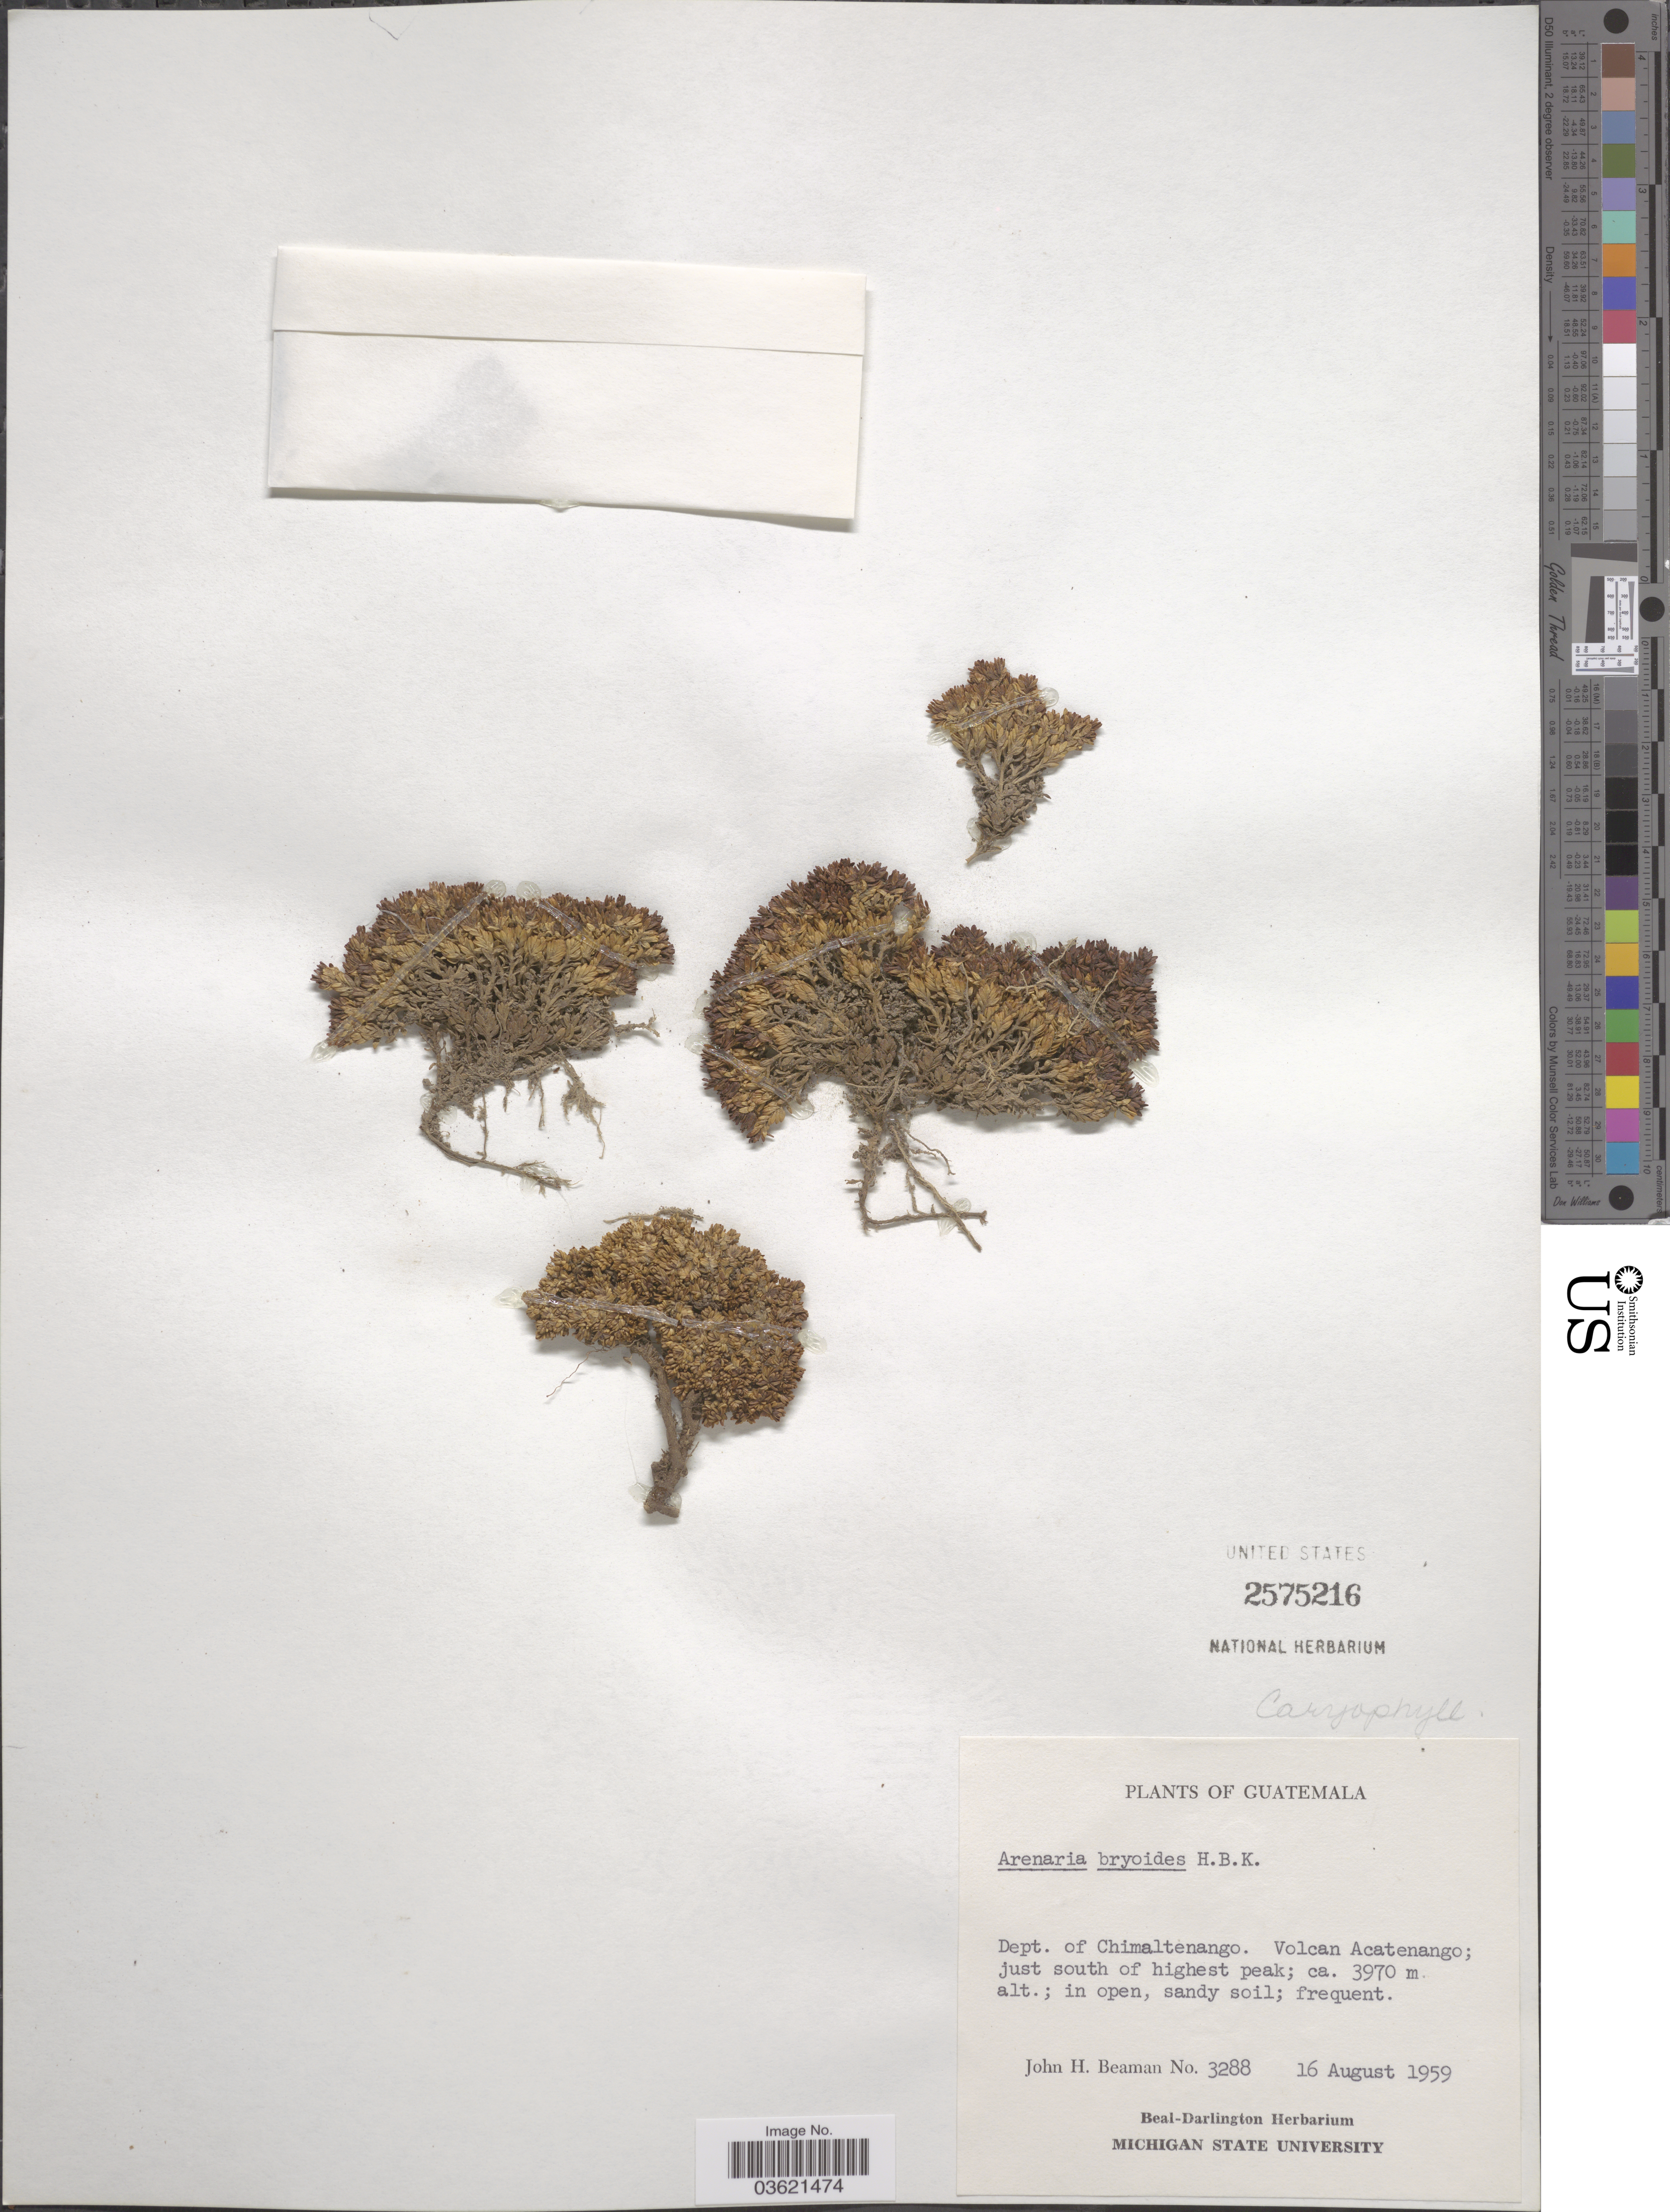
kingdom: Plantae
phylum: Tracheophyta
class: Magnoliopsida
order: Caryophyllales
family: Caryophyllaceae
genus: Arenaria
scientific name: Arenaria bryoides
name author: Willd. ex D.F.K. Schltdl.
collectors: J. H. Beaman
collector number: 3288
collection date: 1959-08-16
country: Guatemala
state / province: Chimaltenango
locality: Dept. of Chimaltenango. Volcan Acatenango; just south of highest peak.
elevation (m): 3970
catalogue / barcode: US 2575216